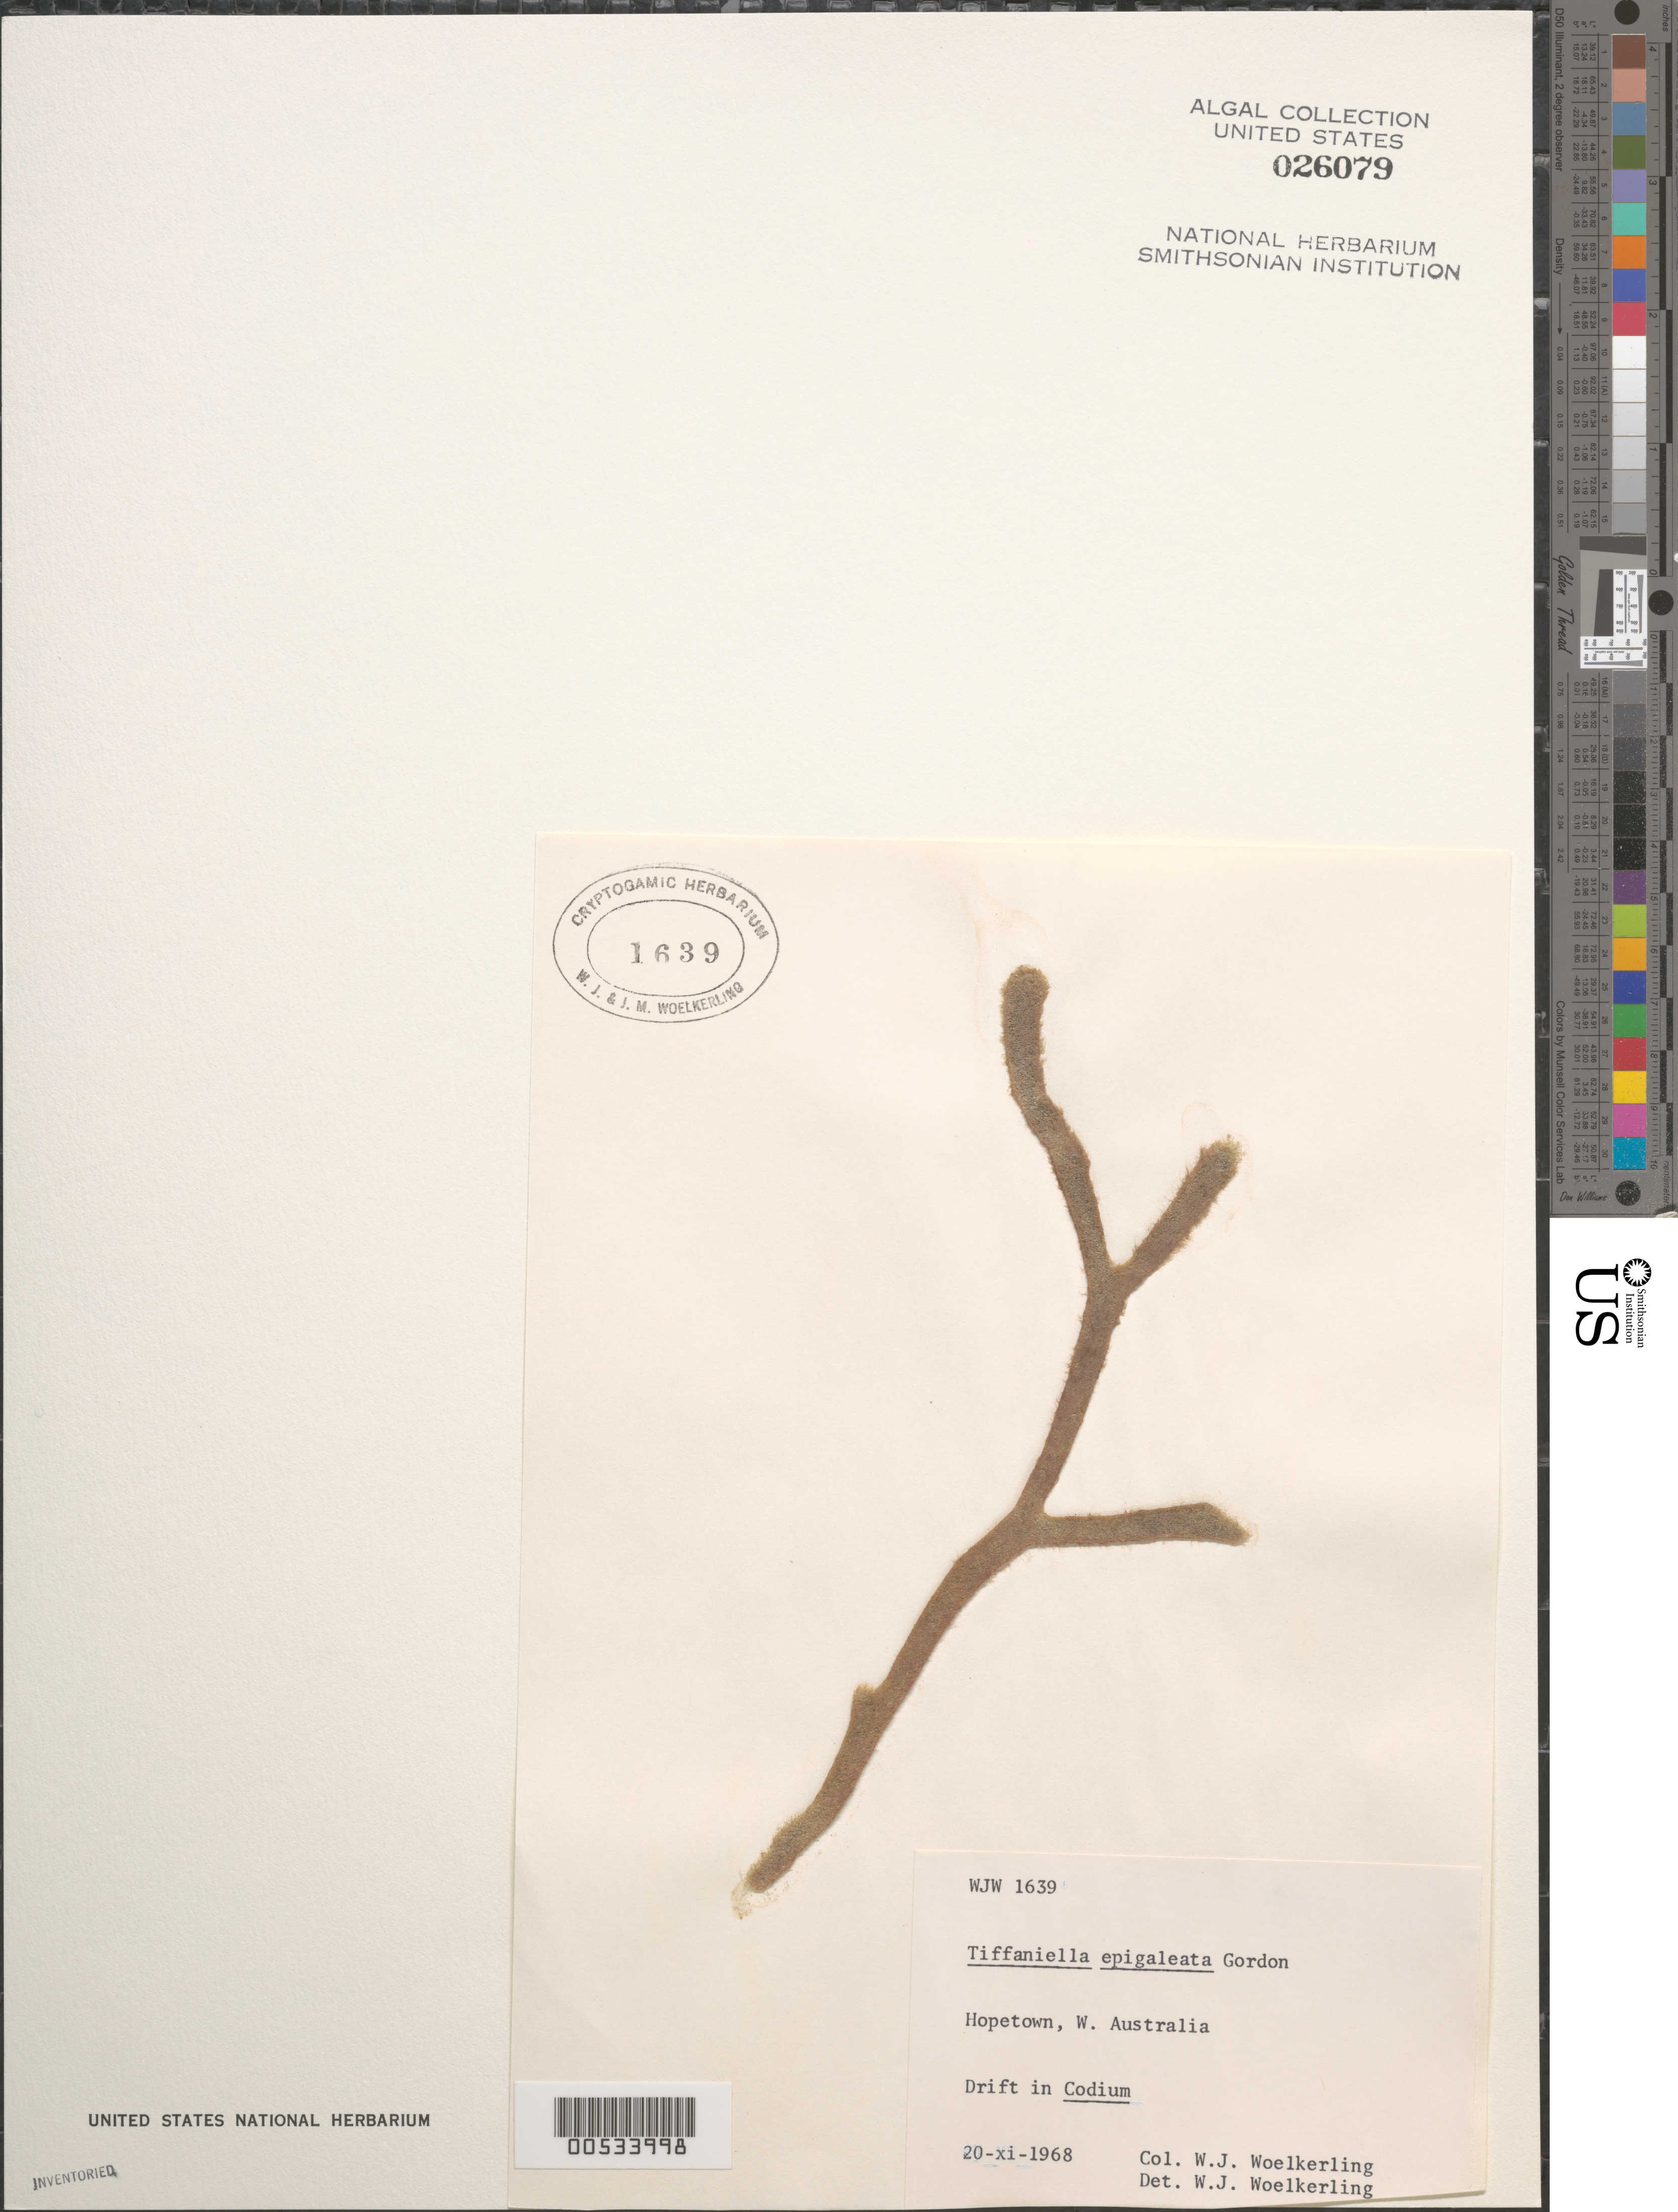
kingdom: Plantae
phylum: Rhodophyta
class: Florideophyceae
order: Ceramiales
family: Wrangeliaceae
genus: Tiffaniella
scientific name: Tiffaniella epigaleata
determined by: Woelkerling, W. J.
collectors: W. Woelkerling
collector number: WJW 1639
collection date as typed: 20 Nov 1968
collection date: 1968-11-20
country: Australia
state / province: Western Australia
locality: Hopetown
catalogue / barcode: US 26079